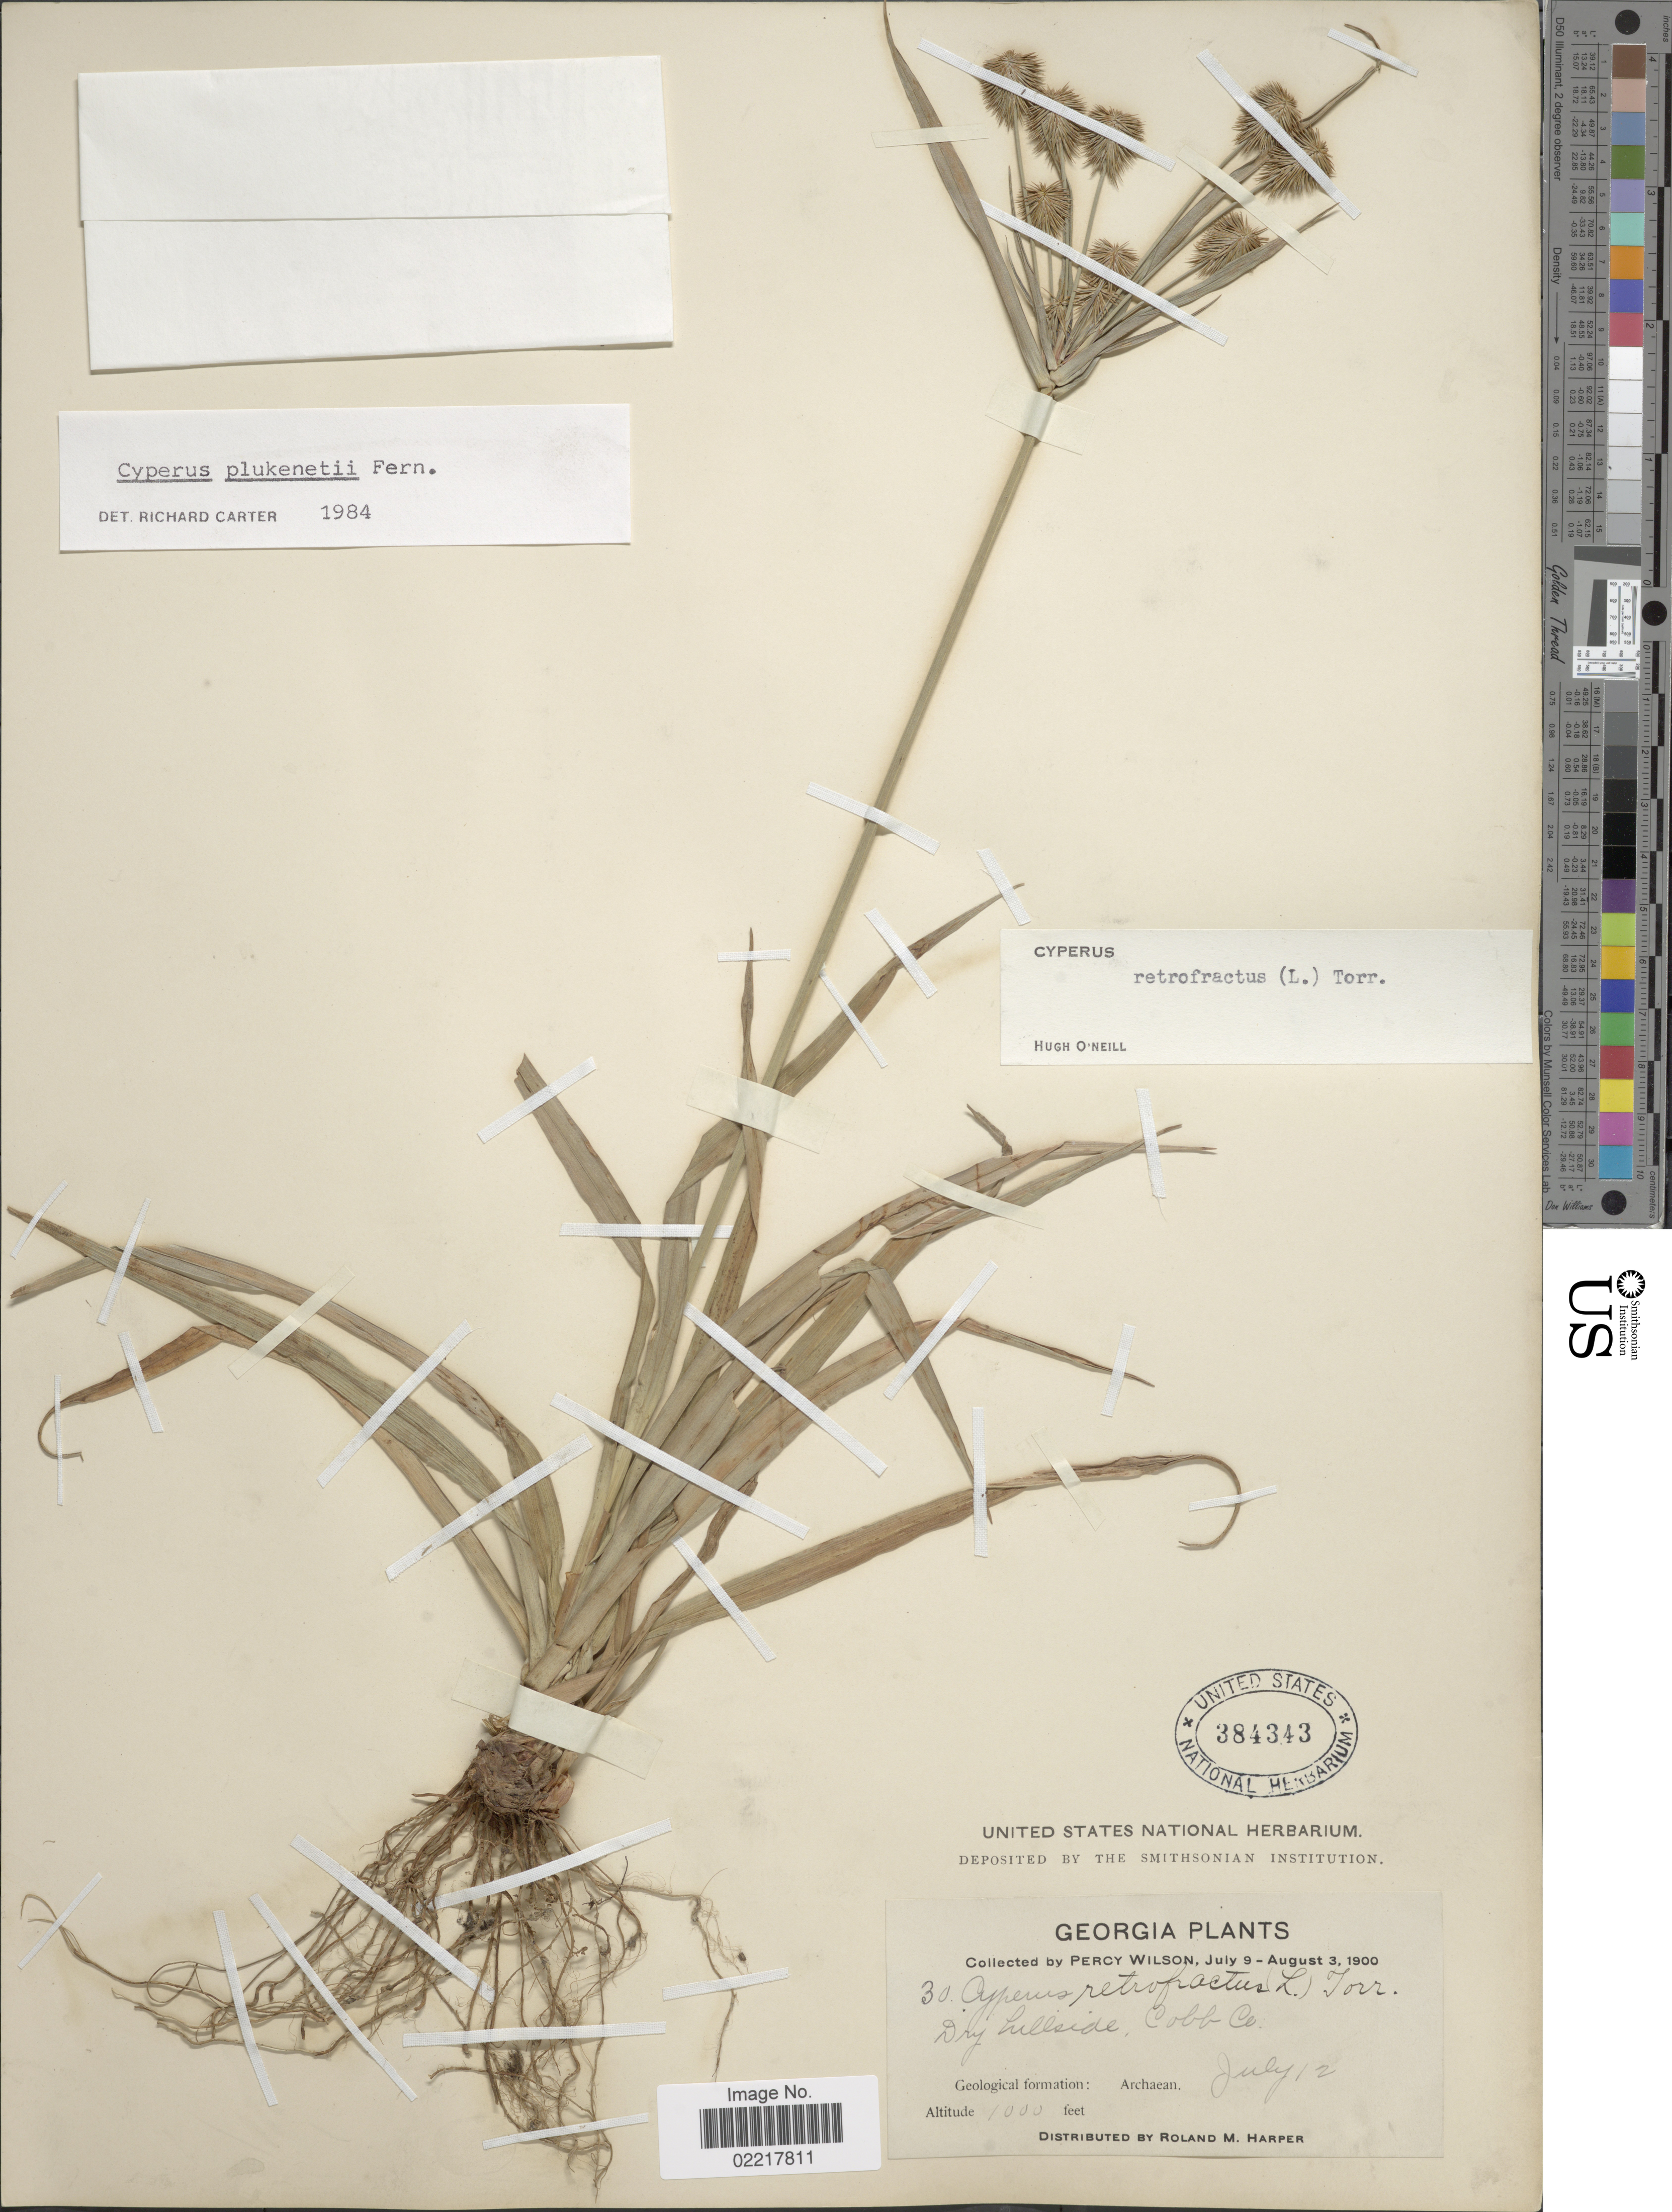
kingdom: Plantae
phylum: Tracheophyta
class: Liliopsida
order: Poales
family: Cyperaceae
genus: Cyperus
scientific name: Cyperus plukenetii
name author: Fernald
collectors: P. Wilson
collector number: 30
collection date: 1900-07-12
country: United States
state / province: Georgia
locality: Archaean, Cobb Co.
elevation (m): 305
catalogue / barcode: US 384343